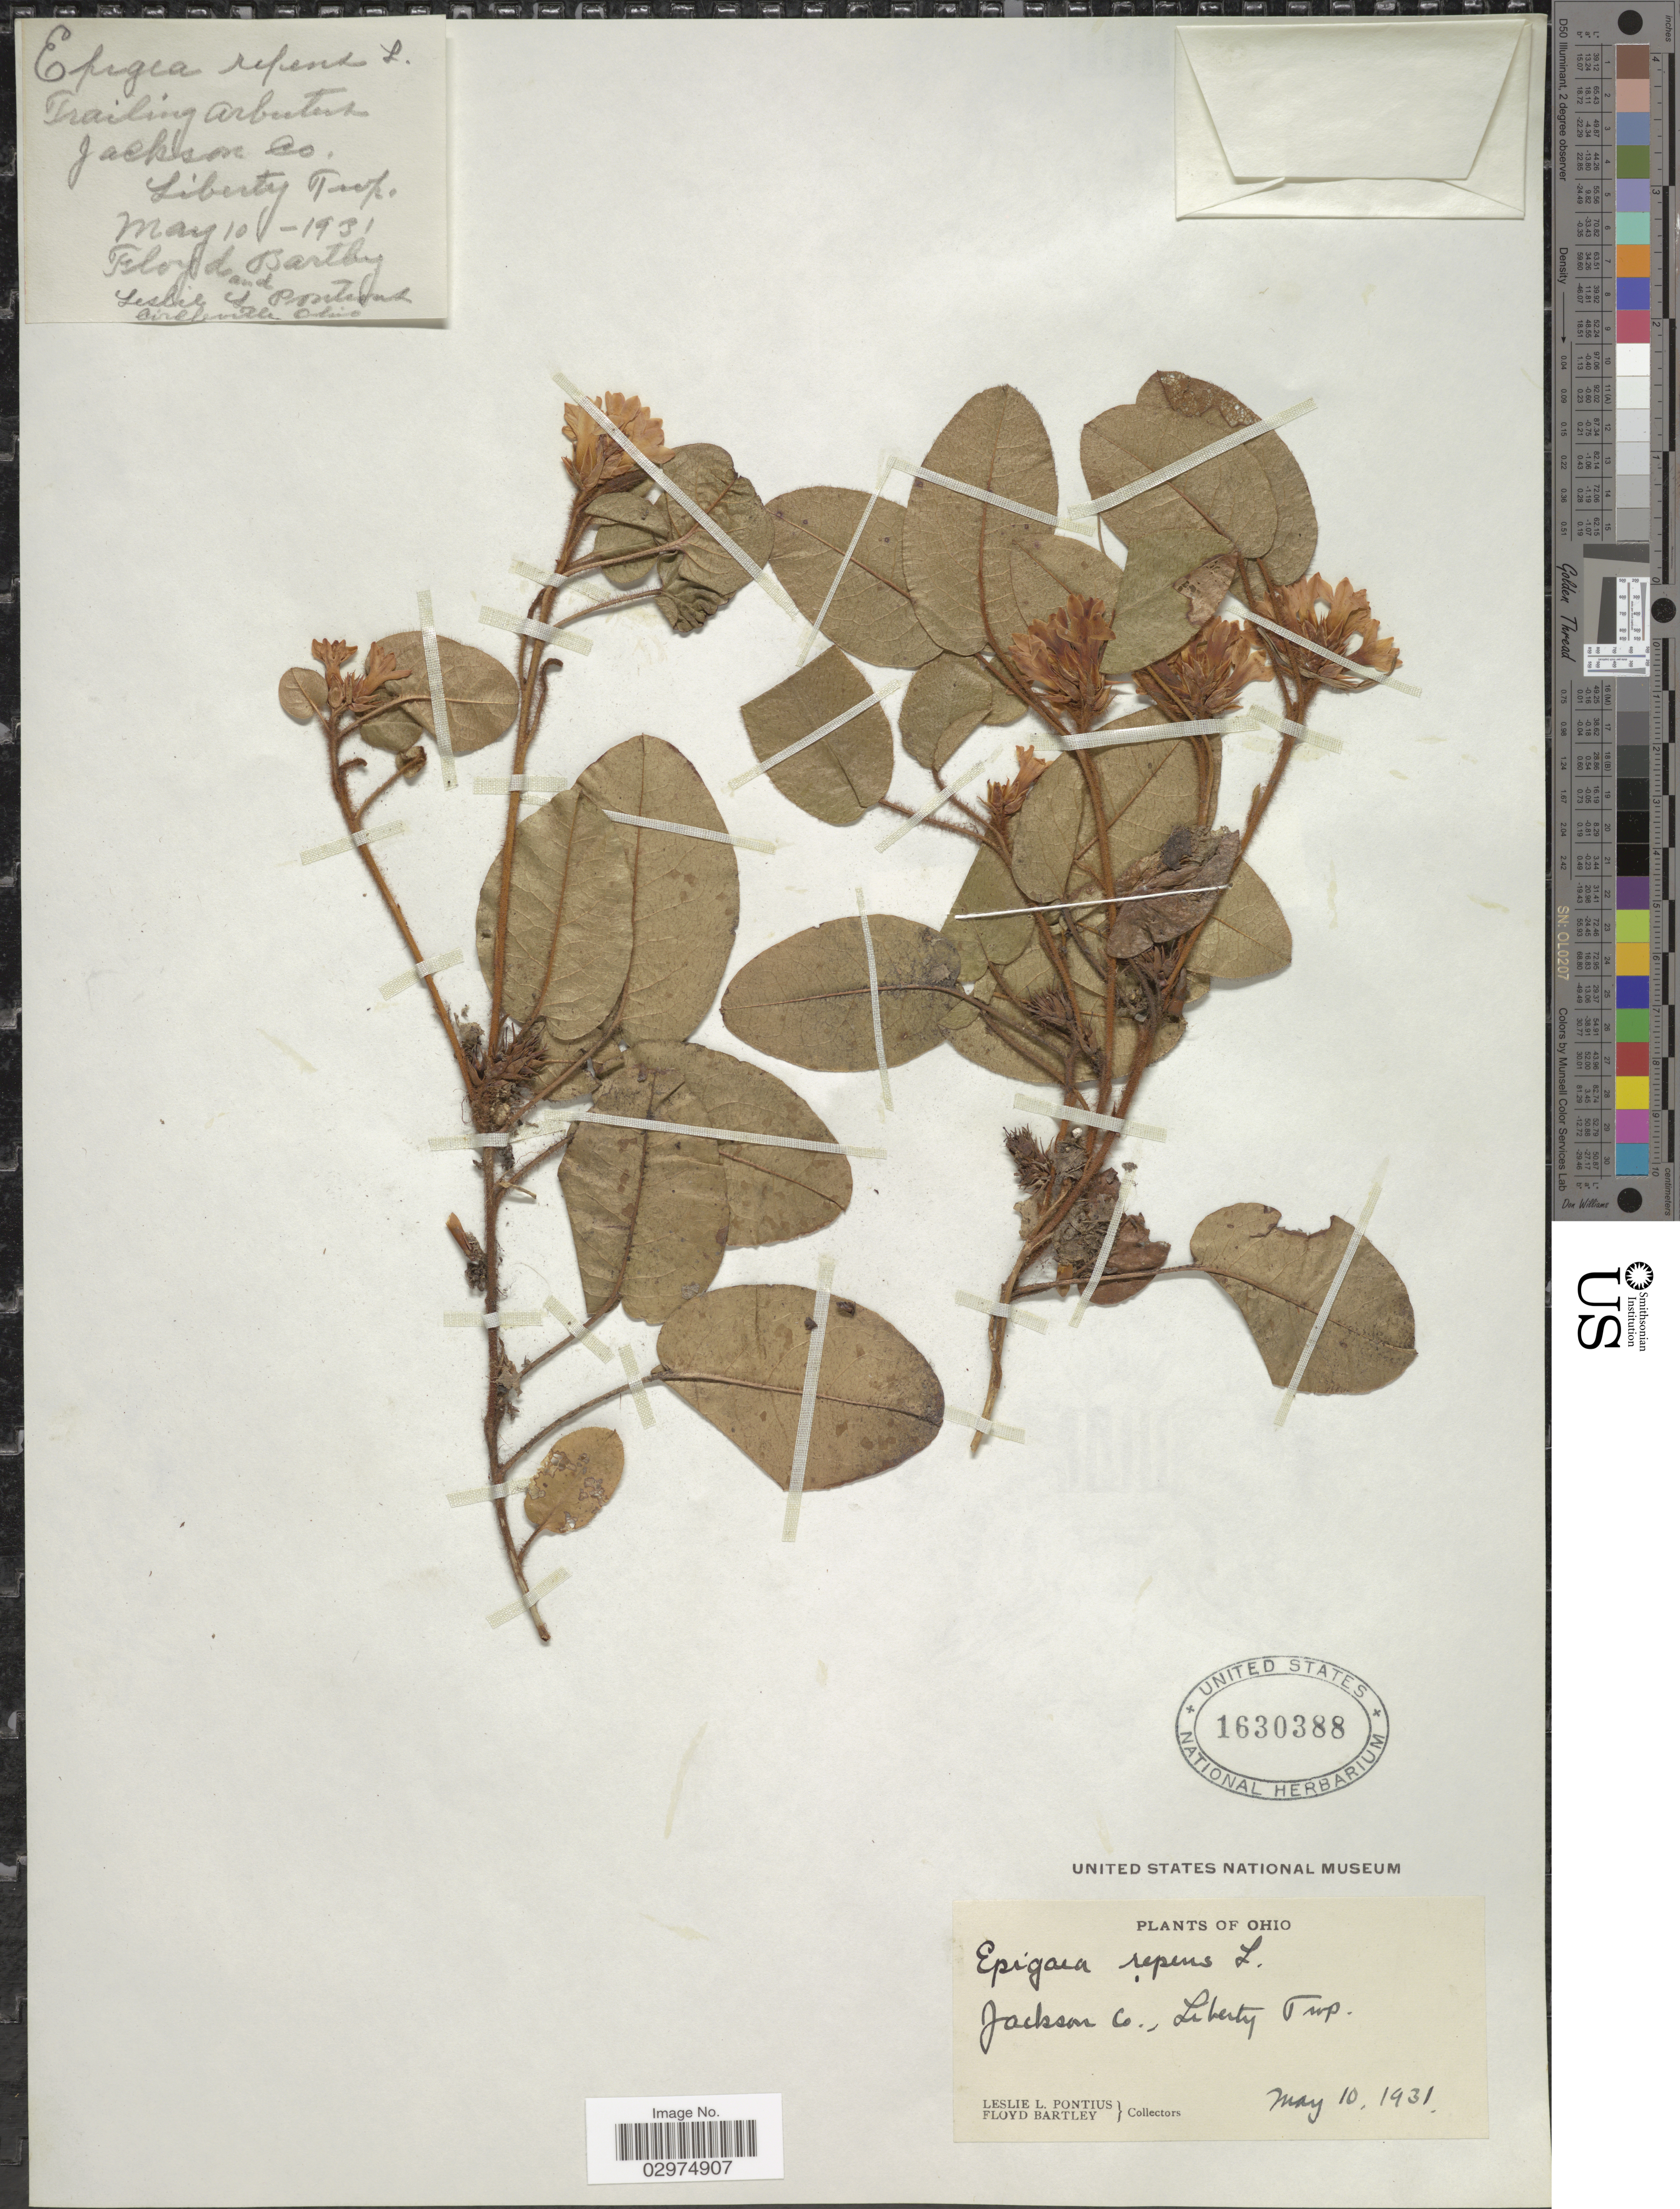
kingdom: Plantae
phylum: Tracheophyta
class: Magnoliopsida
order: Ericales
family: Ericaceae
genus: Epigaea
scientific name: Epigaea repens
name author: L.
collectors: L. Pontius & F. Bartley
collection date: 1931-05-10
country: United States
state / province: Ohio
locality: Jackson Co., Liberty Twp.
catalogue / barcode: US 1630388